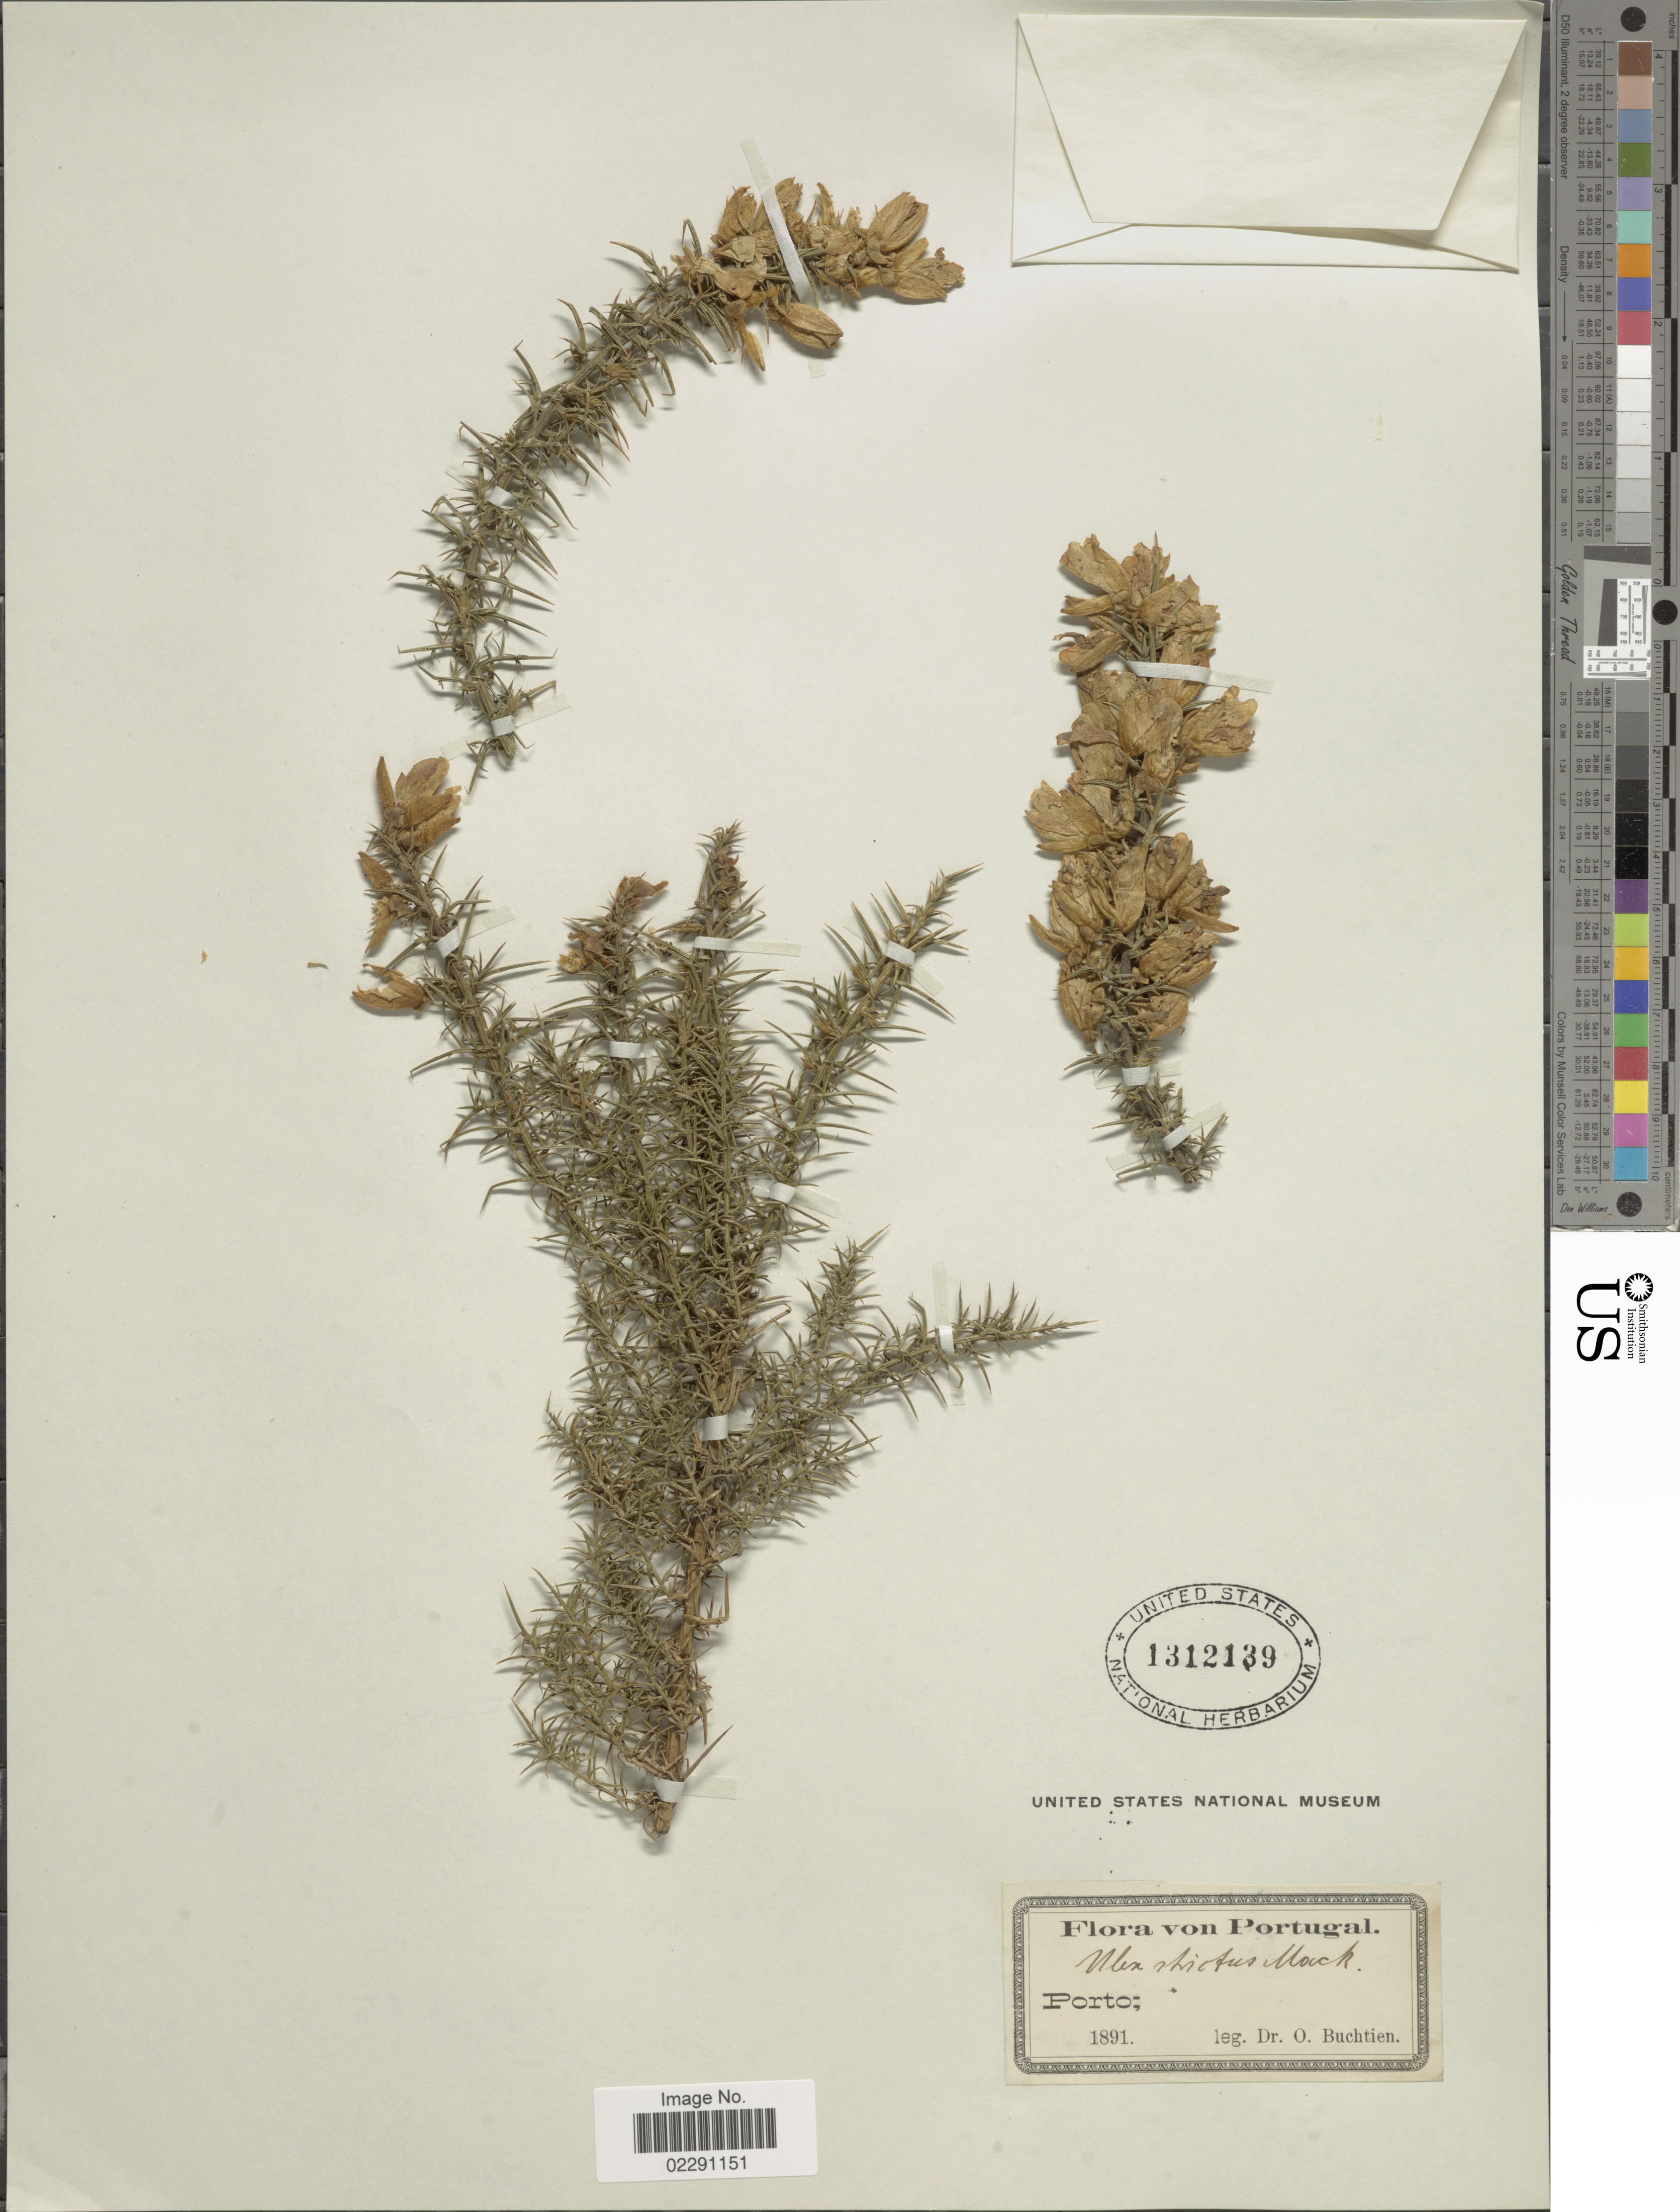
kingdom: Plantae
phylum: Tracheophyta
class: Magnoliopsida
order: Fabales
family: Fabaceae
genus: Ulex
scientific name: Ulex strictus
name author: J. Mackay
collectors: O. Buchtien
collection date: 1891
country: Portugal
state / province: Porto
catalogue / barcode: US 1312139